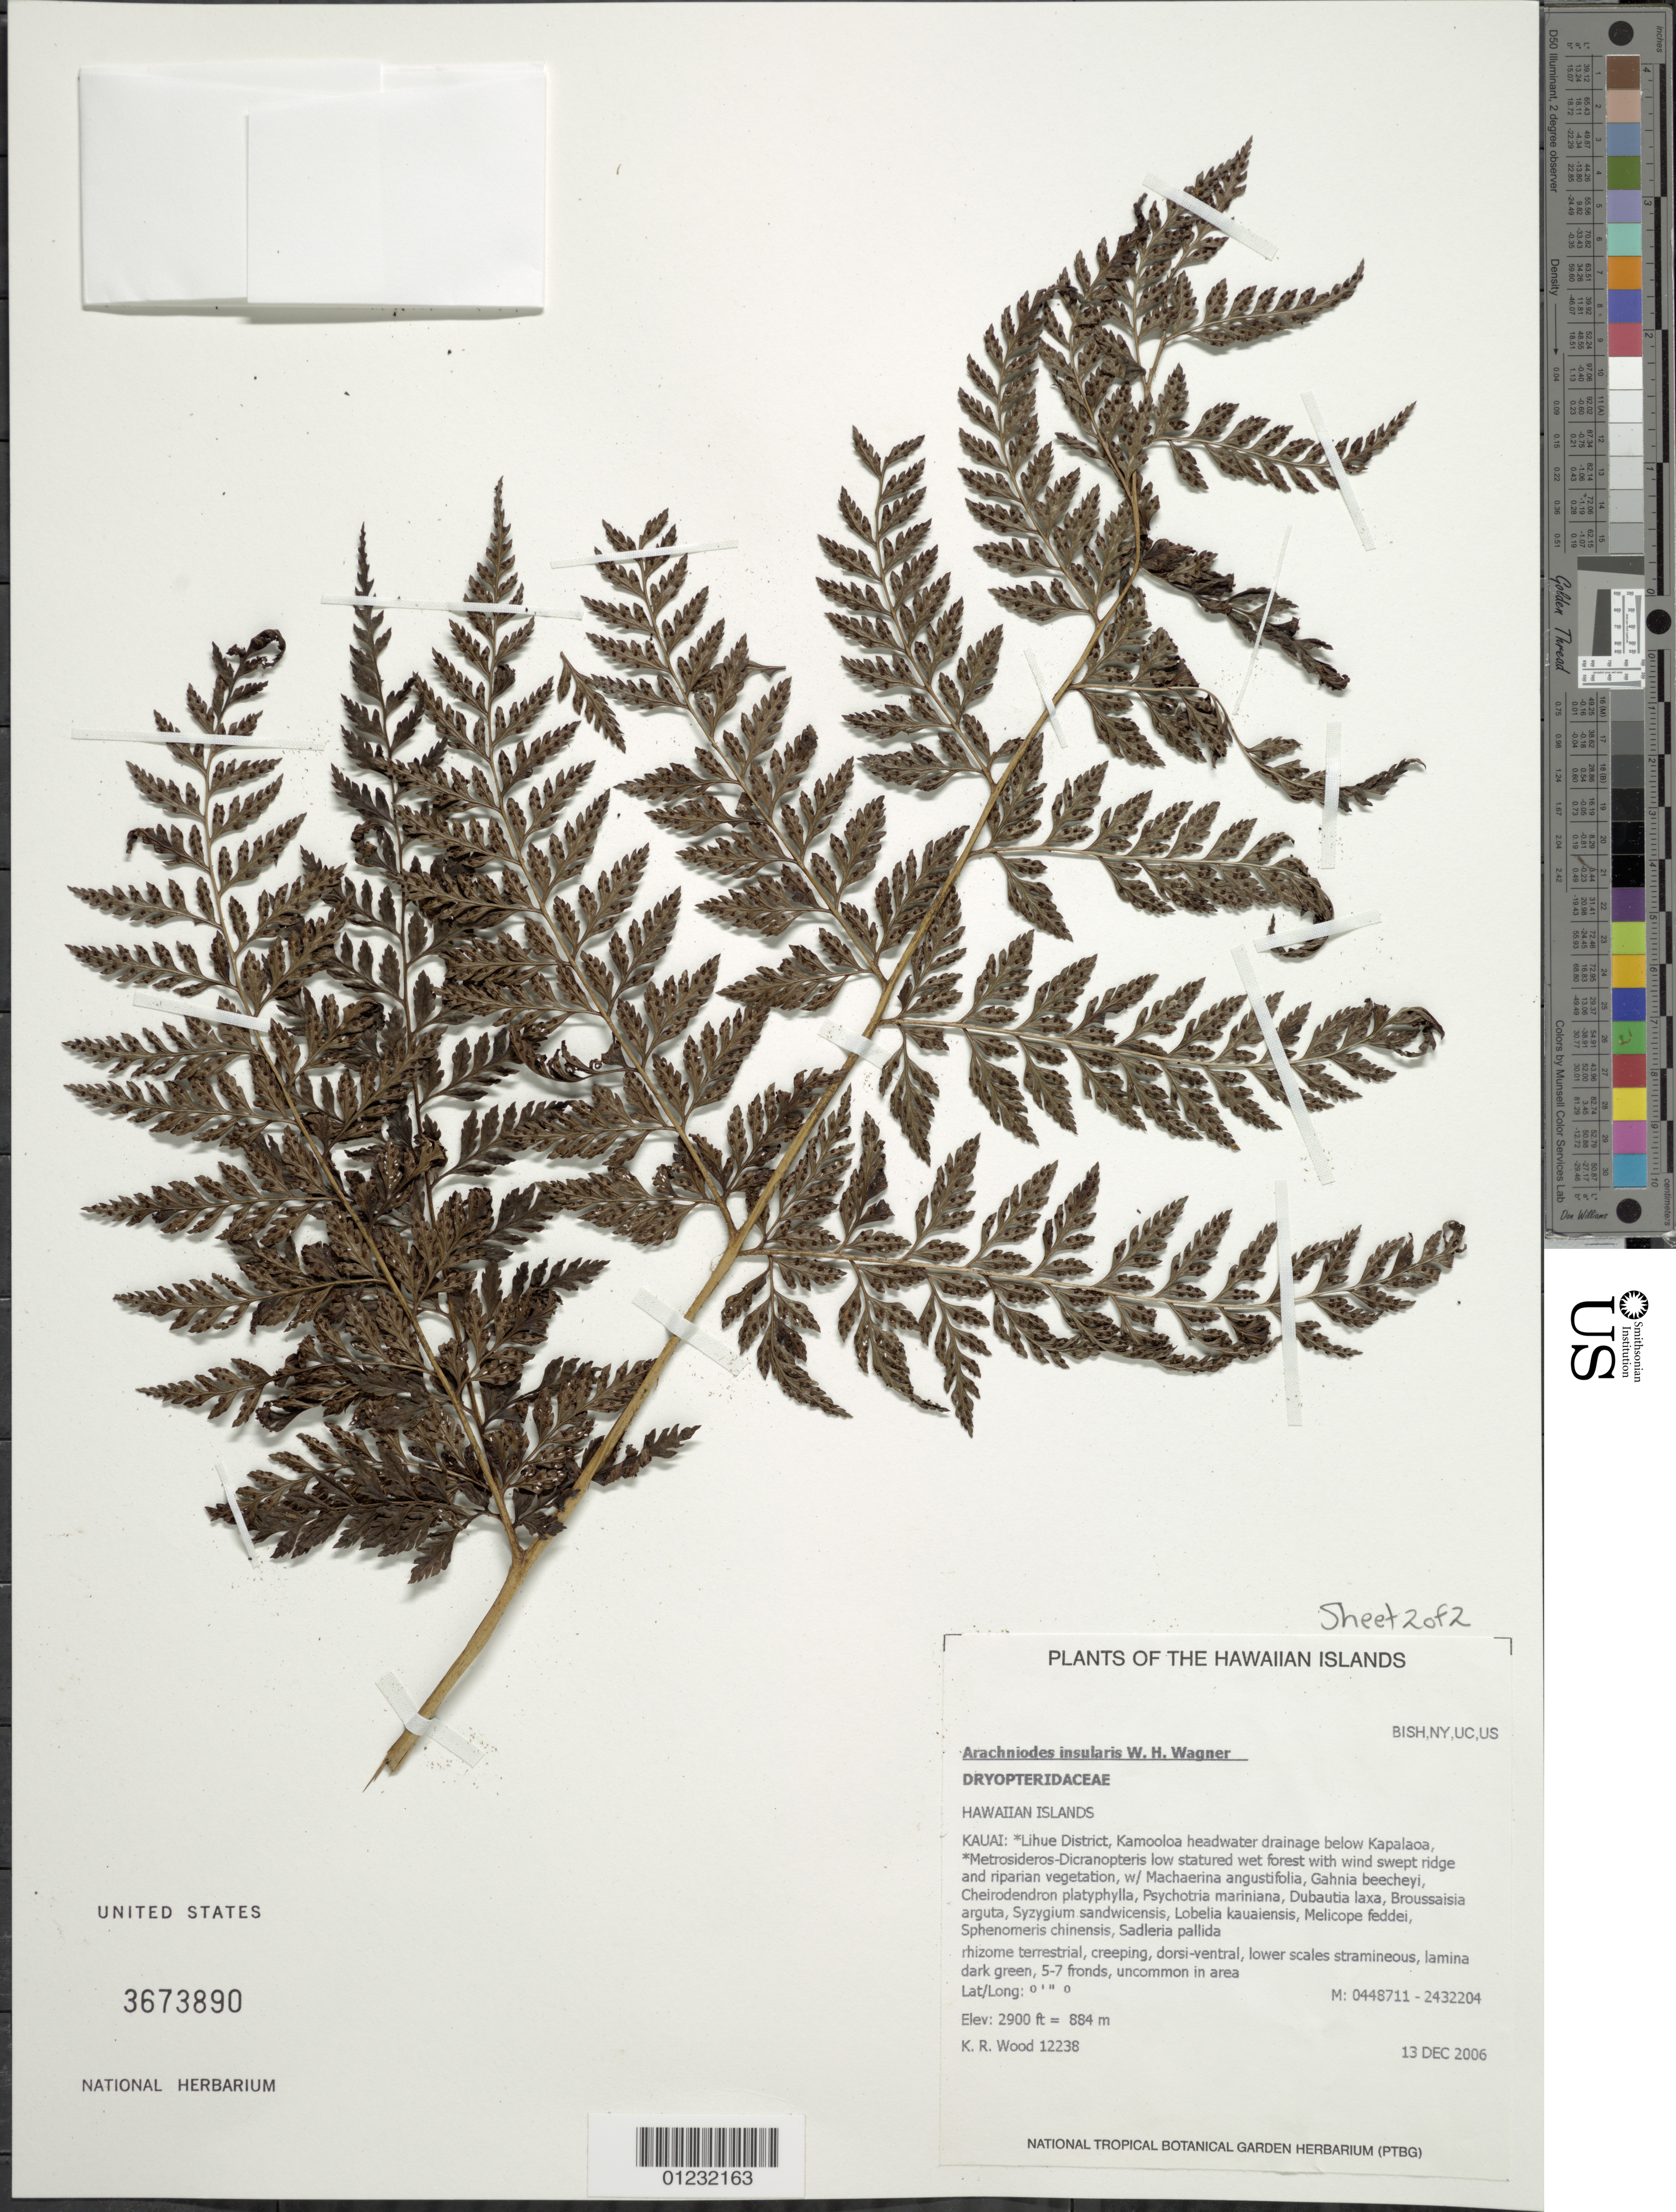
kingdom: Plantae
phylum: Tracheophyta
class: Polypodiopsida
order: Polypodiales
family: Dryopteridaceae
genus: Arachniodes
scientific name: Arachniodes insularis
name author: W.H. Wagner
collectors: K. R. Wood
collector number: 12238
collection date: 2006-12-13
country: United States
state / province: Hawaii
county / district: Kauai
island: Kaua'i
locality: Lihue District, Kamooloa headwater drainage below Kapalaoa.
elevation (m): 884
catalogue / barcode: US 3673890